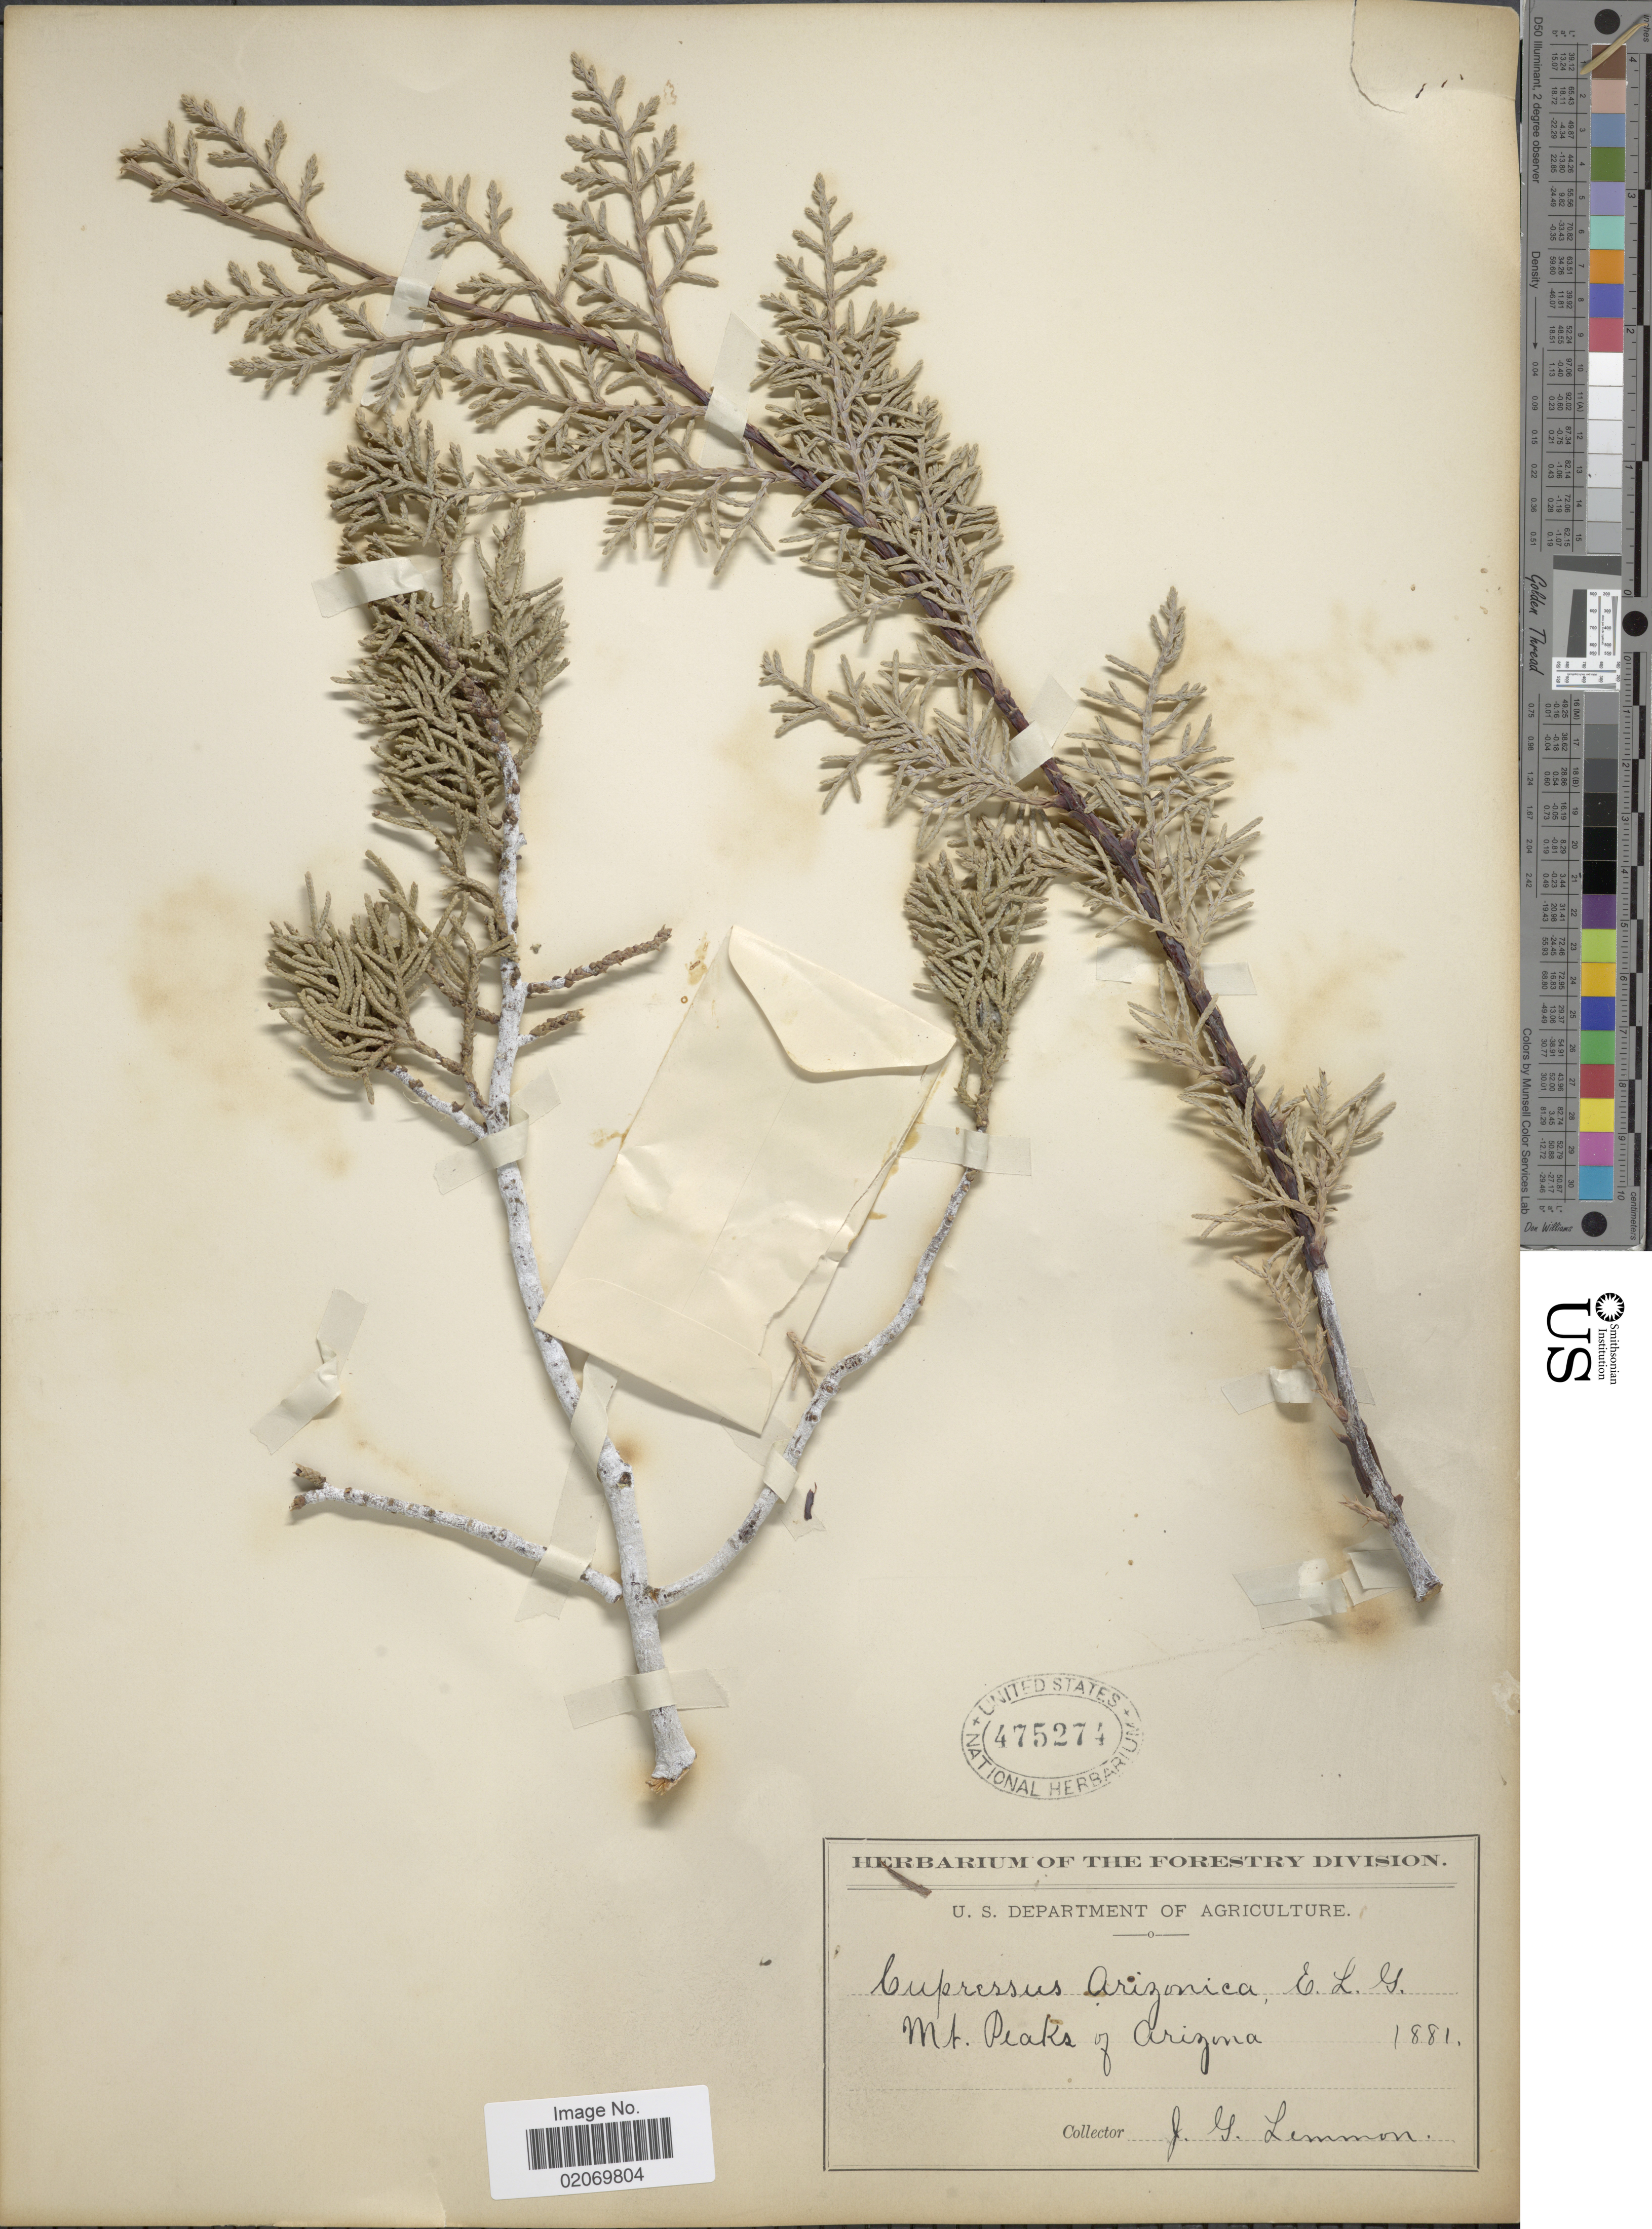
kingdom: Plantae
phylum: Tracheophyta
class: Pinopsida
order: Pinales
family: Cupressaceae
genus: Hesperocyparis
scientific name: Hesperocyparis arizonica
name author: (Greene) Bartel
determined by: (US) Smithsonian Institution - National Museum of Natural History - Department of Botany (UNITED STATES)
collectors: J. Lemmon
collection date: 1881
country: United States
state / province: Arizona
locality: Mt Peaks of Arizona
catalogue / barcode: US 475274